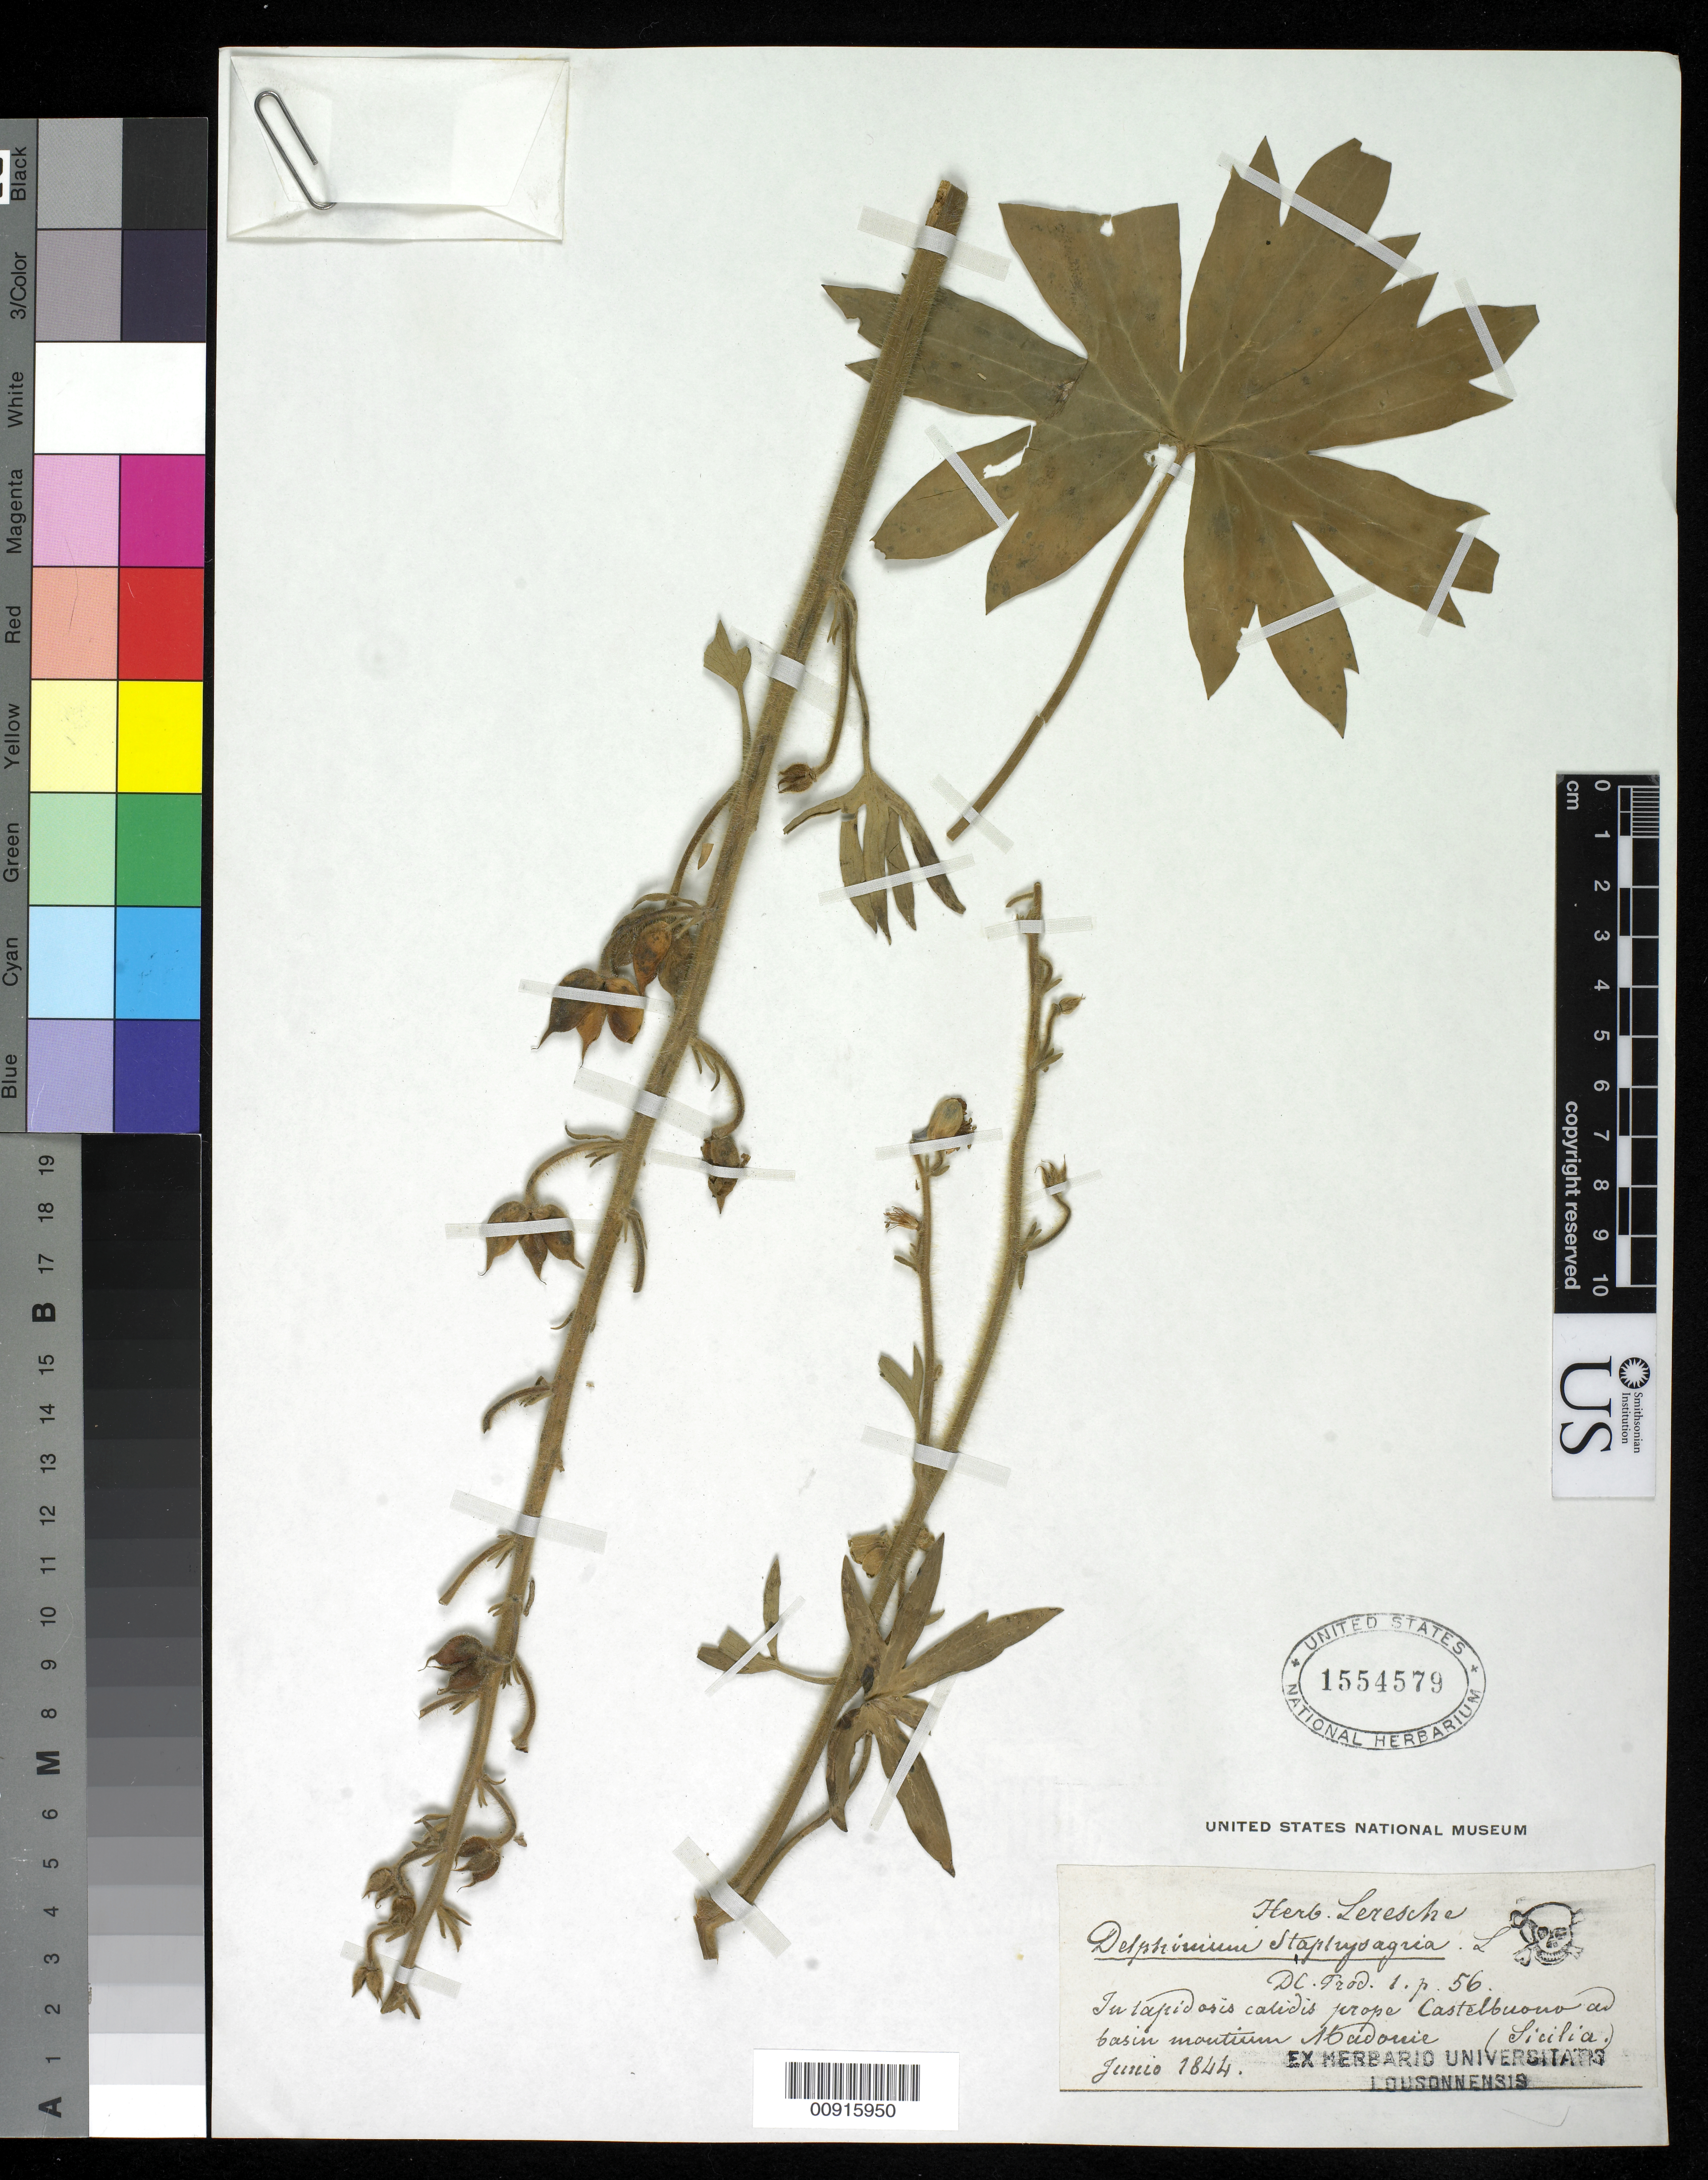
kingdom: Plantae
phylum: Tracheophyta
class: Magnoliopsida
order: Ranunculales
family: Ranunculaceae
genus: Delphinium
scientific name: Delphinium staphisagria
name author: L.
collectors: Leresche, --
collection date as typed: Jun 1844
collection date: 1844-06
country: Italy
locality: [ ] asis calidis prope castelbuoua as basin moutium [ ] (sicilia)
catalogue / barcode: US 1554579